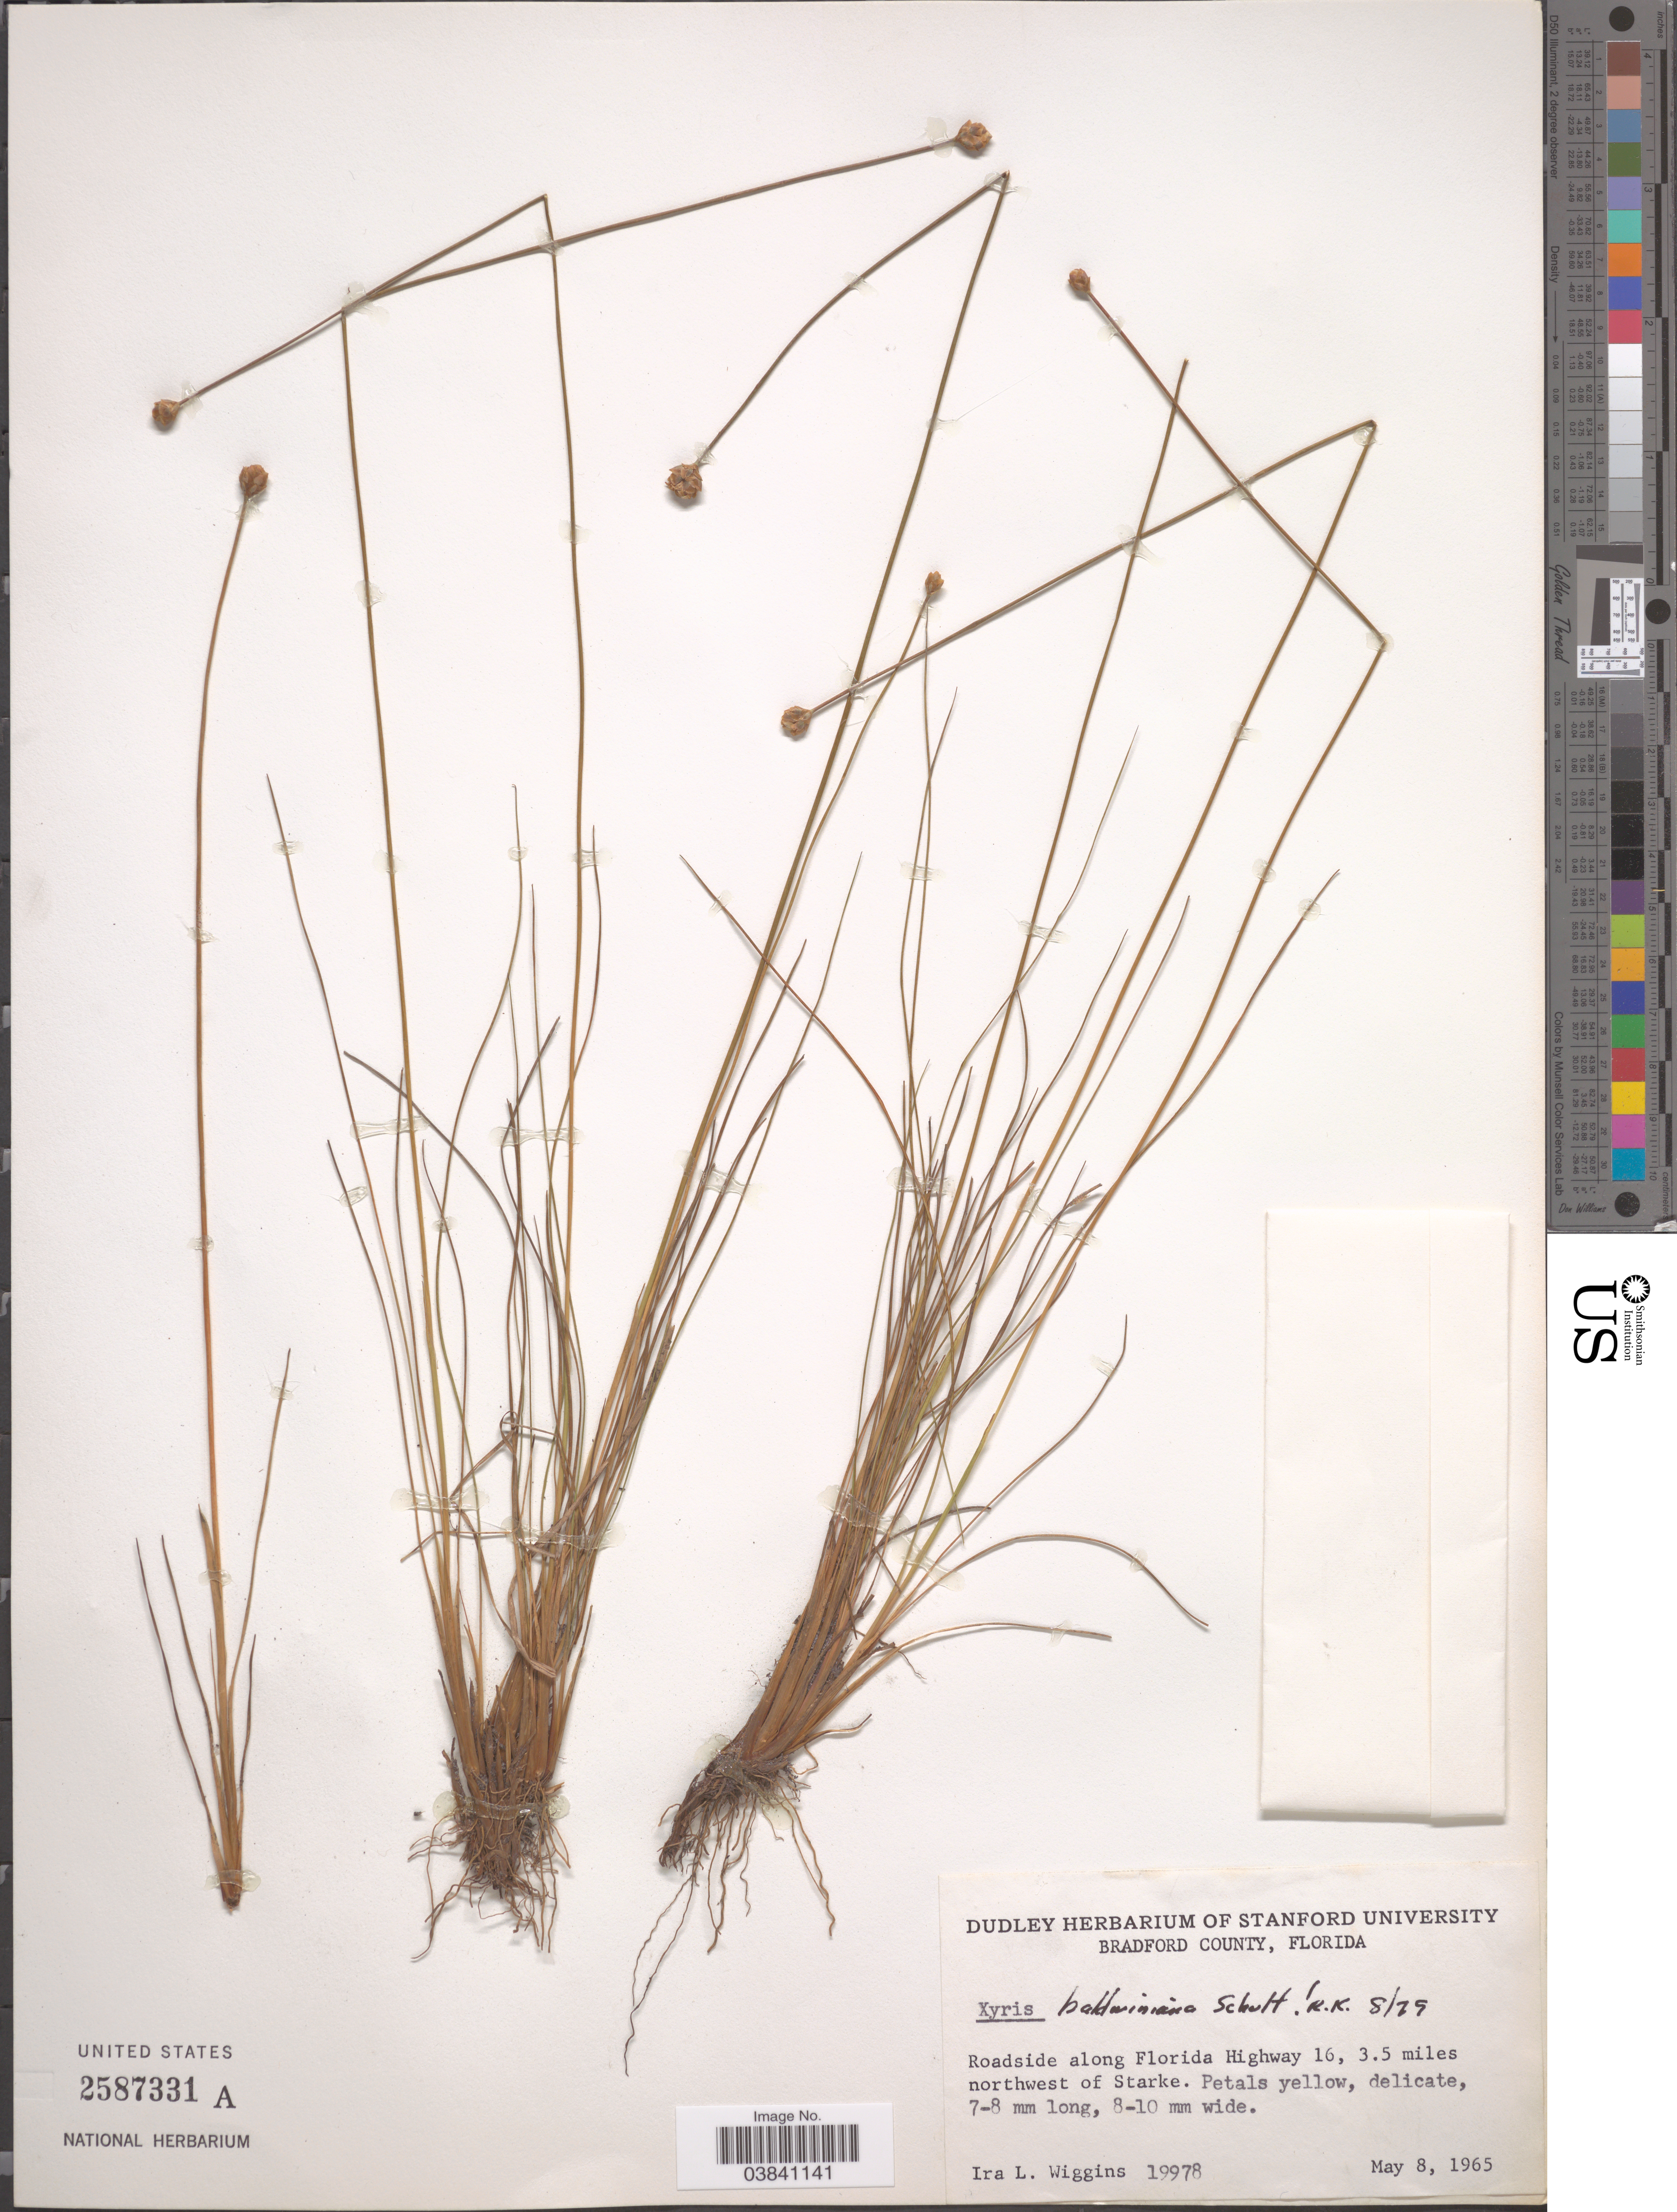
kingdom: Plantae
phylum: Tracheophyta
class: Liliopsida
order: Poales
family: Xyridaceae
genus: Xyris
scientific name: Xyris baldwiniana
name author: Schult.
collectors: I. L. Wiggins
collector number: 19978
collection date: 1965-05-08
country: United States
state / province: Florida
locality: Bradford County. Roadside along Florida Highway 16, 3.5 miles northwest of Starke.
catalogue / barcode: US 2587331A